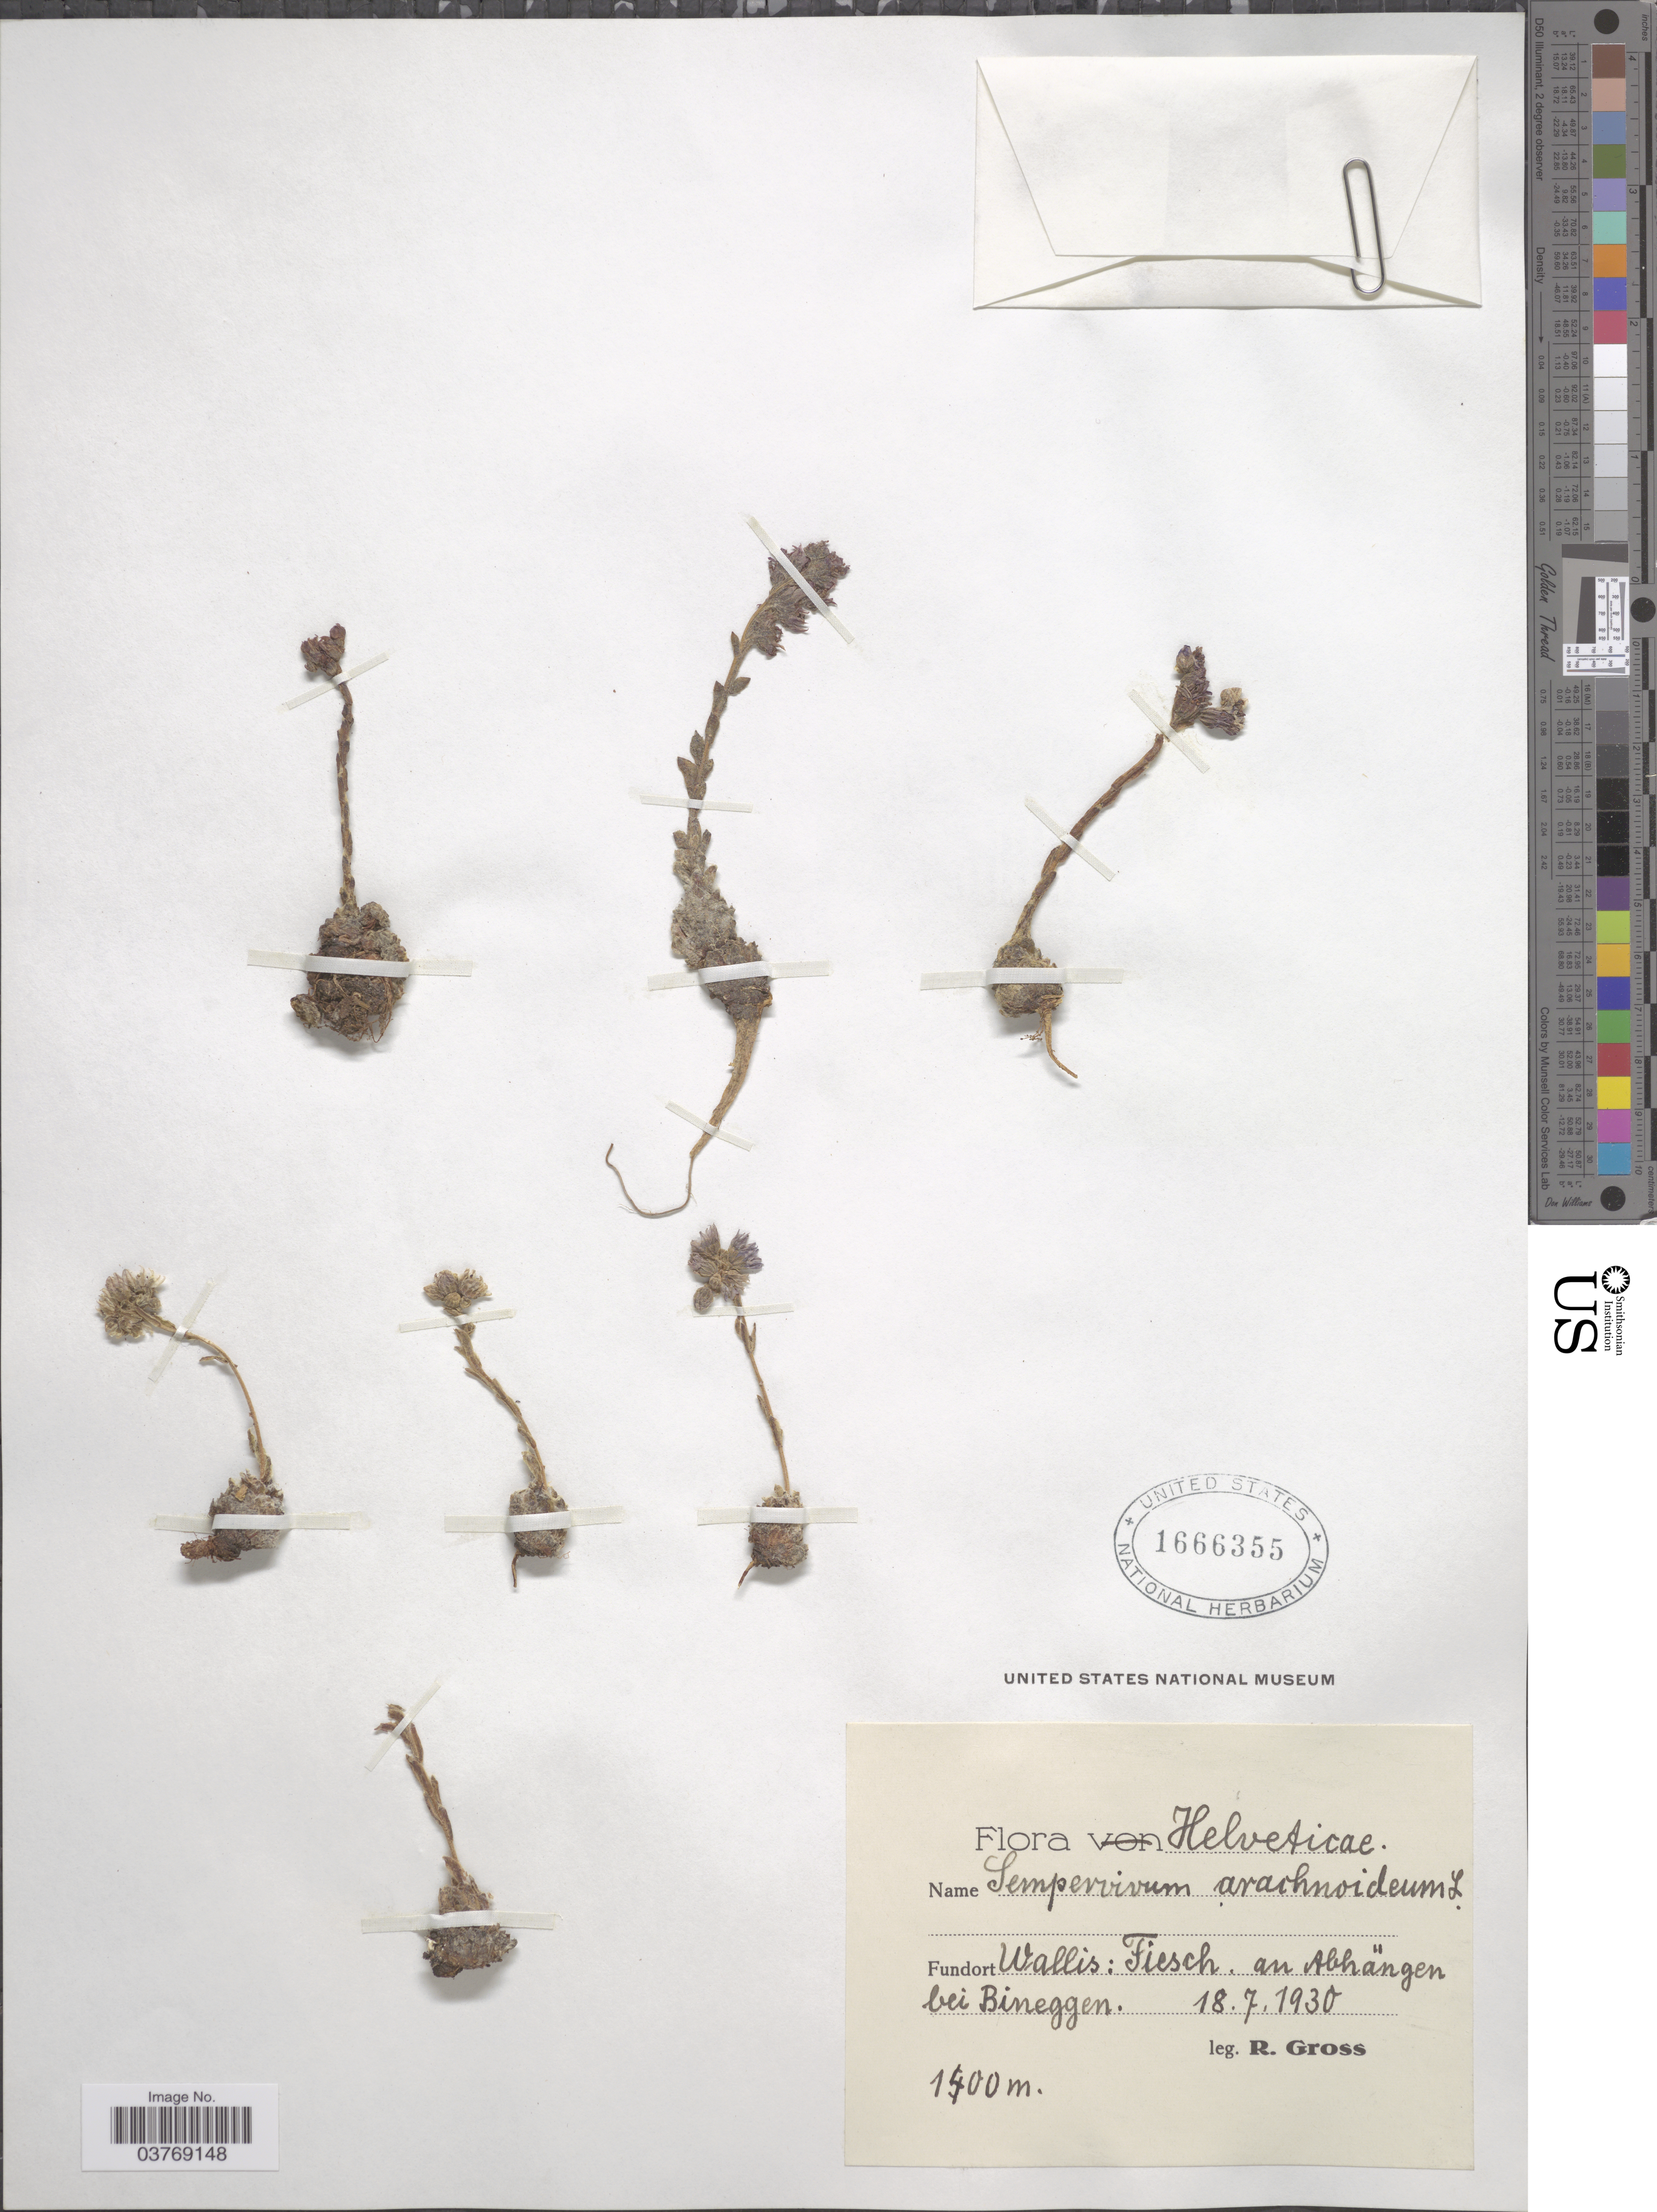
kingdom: Plantae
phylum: Tracheophyta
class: Magnoliopsida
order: Saxifragales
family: Crassulaceae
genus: Sempervivum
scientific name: Sempervivum arachnoideum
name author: L.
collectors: R. Gross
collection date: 1930-07-18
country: Switzerland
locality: Helveticae. Wallis: Fiesch. an Abhängen bei Bineggen.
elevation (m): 1400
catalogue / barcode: US 1666355